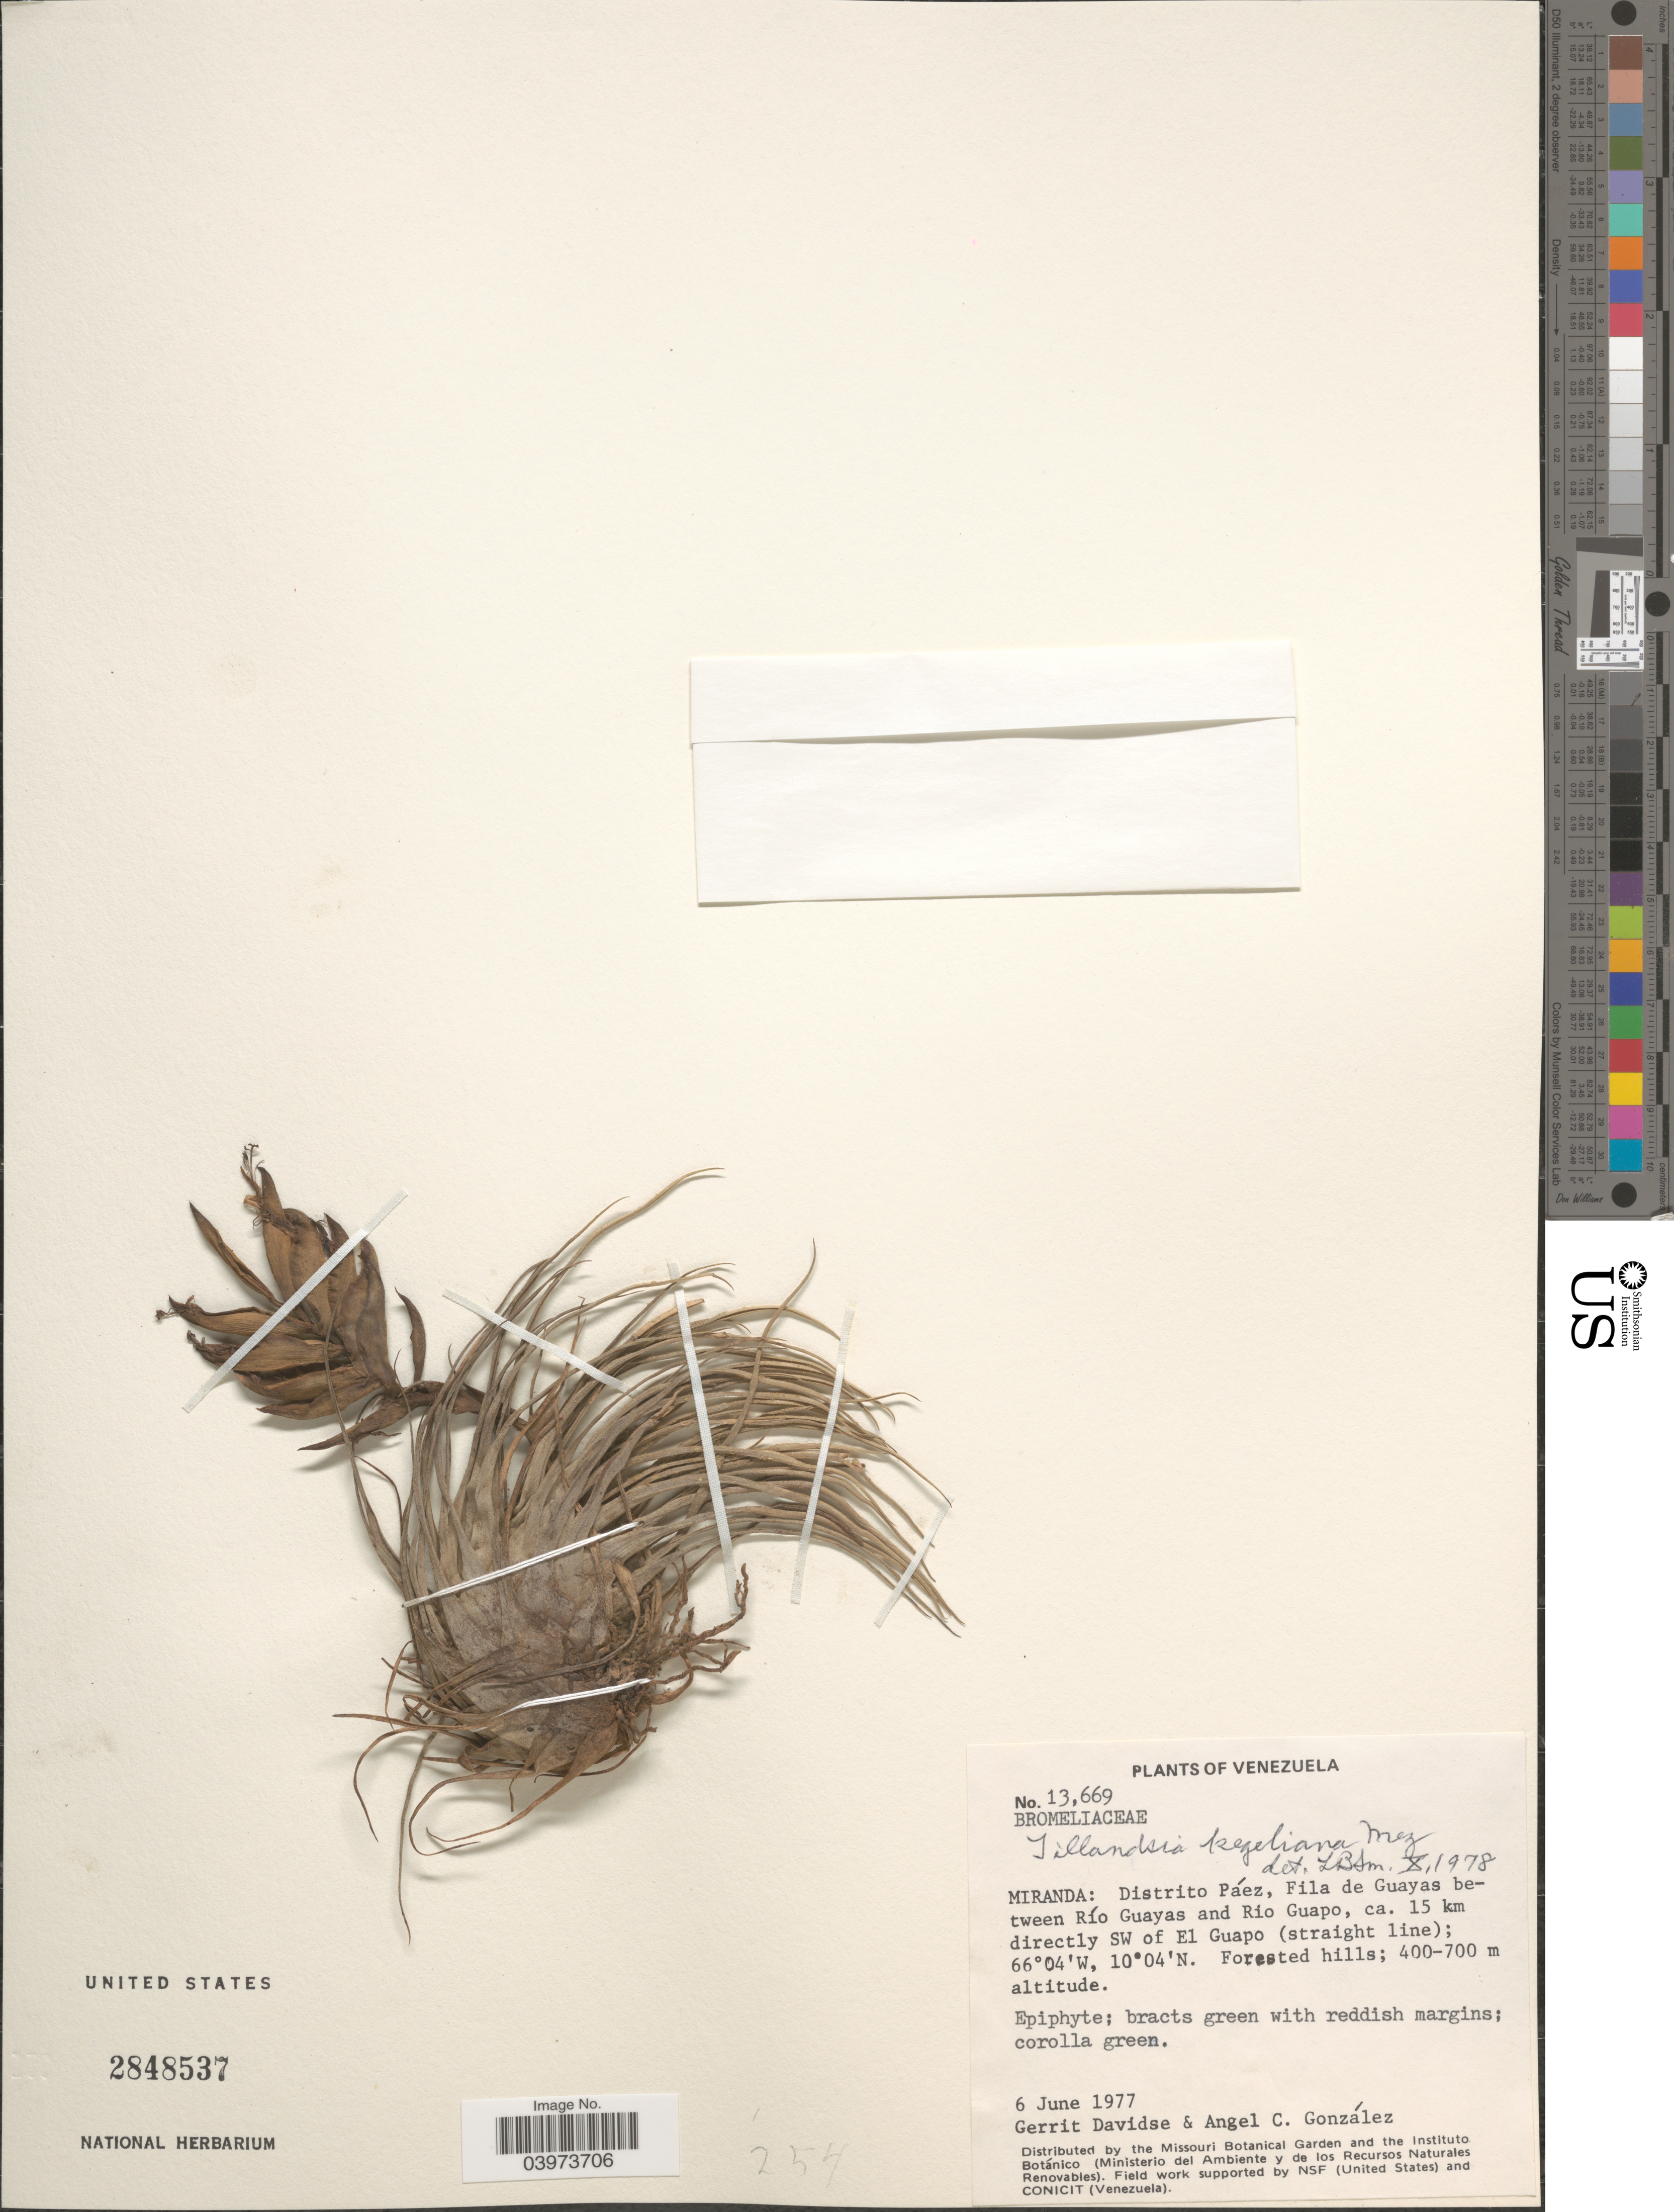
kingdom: Plantae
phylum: Tracheophyta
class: Liliopsida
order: Poales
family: Bromeliaceae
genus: Tillandsia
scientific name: Tillandsia kegeliana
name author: Mez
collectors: G. Davidse & A. C. González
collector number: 13669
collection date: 1977-06-06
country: Venezuela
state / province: Miranda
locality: Distrito Páez, Fila de Guayas between Río Guayas and Rio Guapo, ca. 15 km directly SW of El Guapo (straight line).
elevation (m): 400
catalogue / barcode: US 2848537